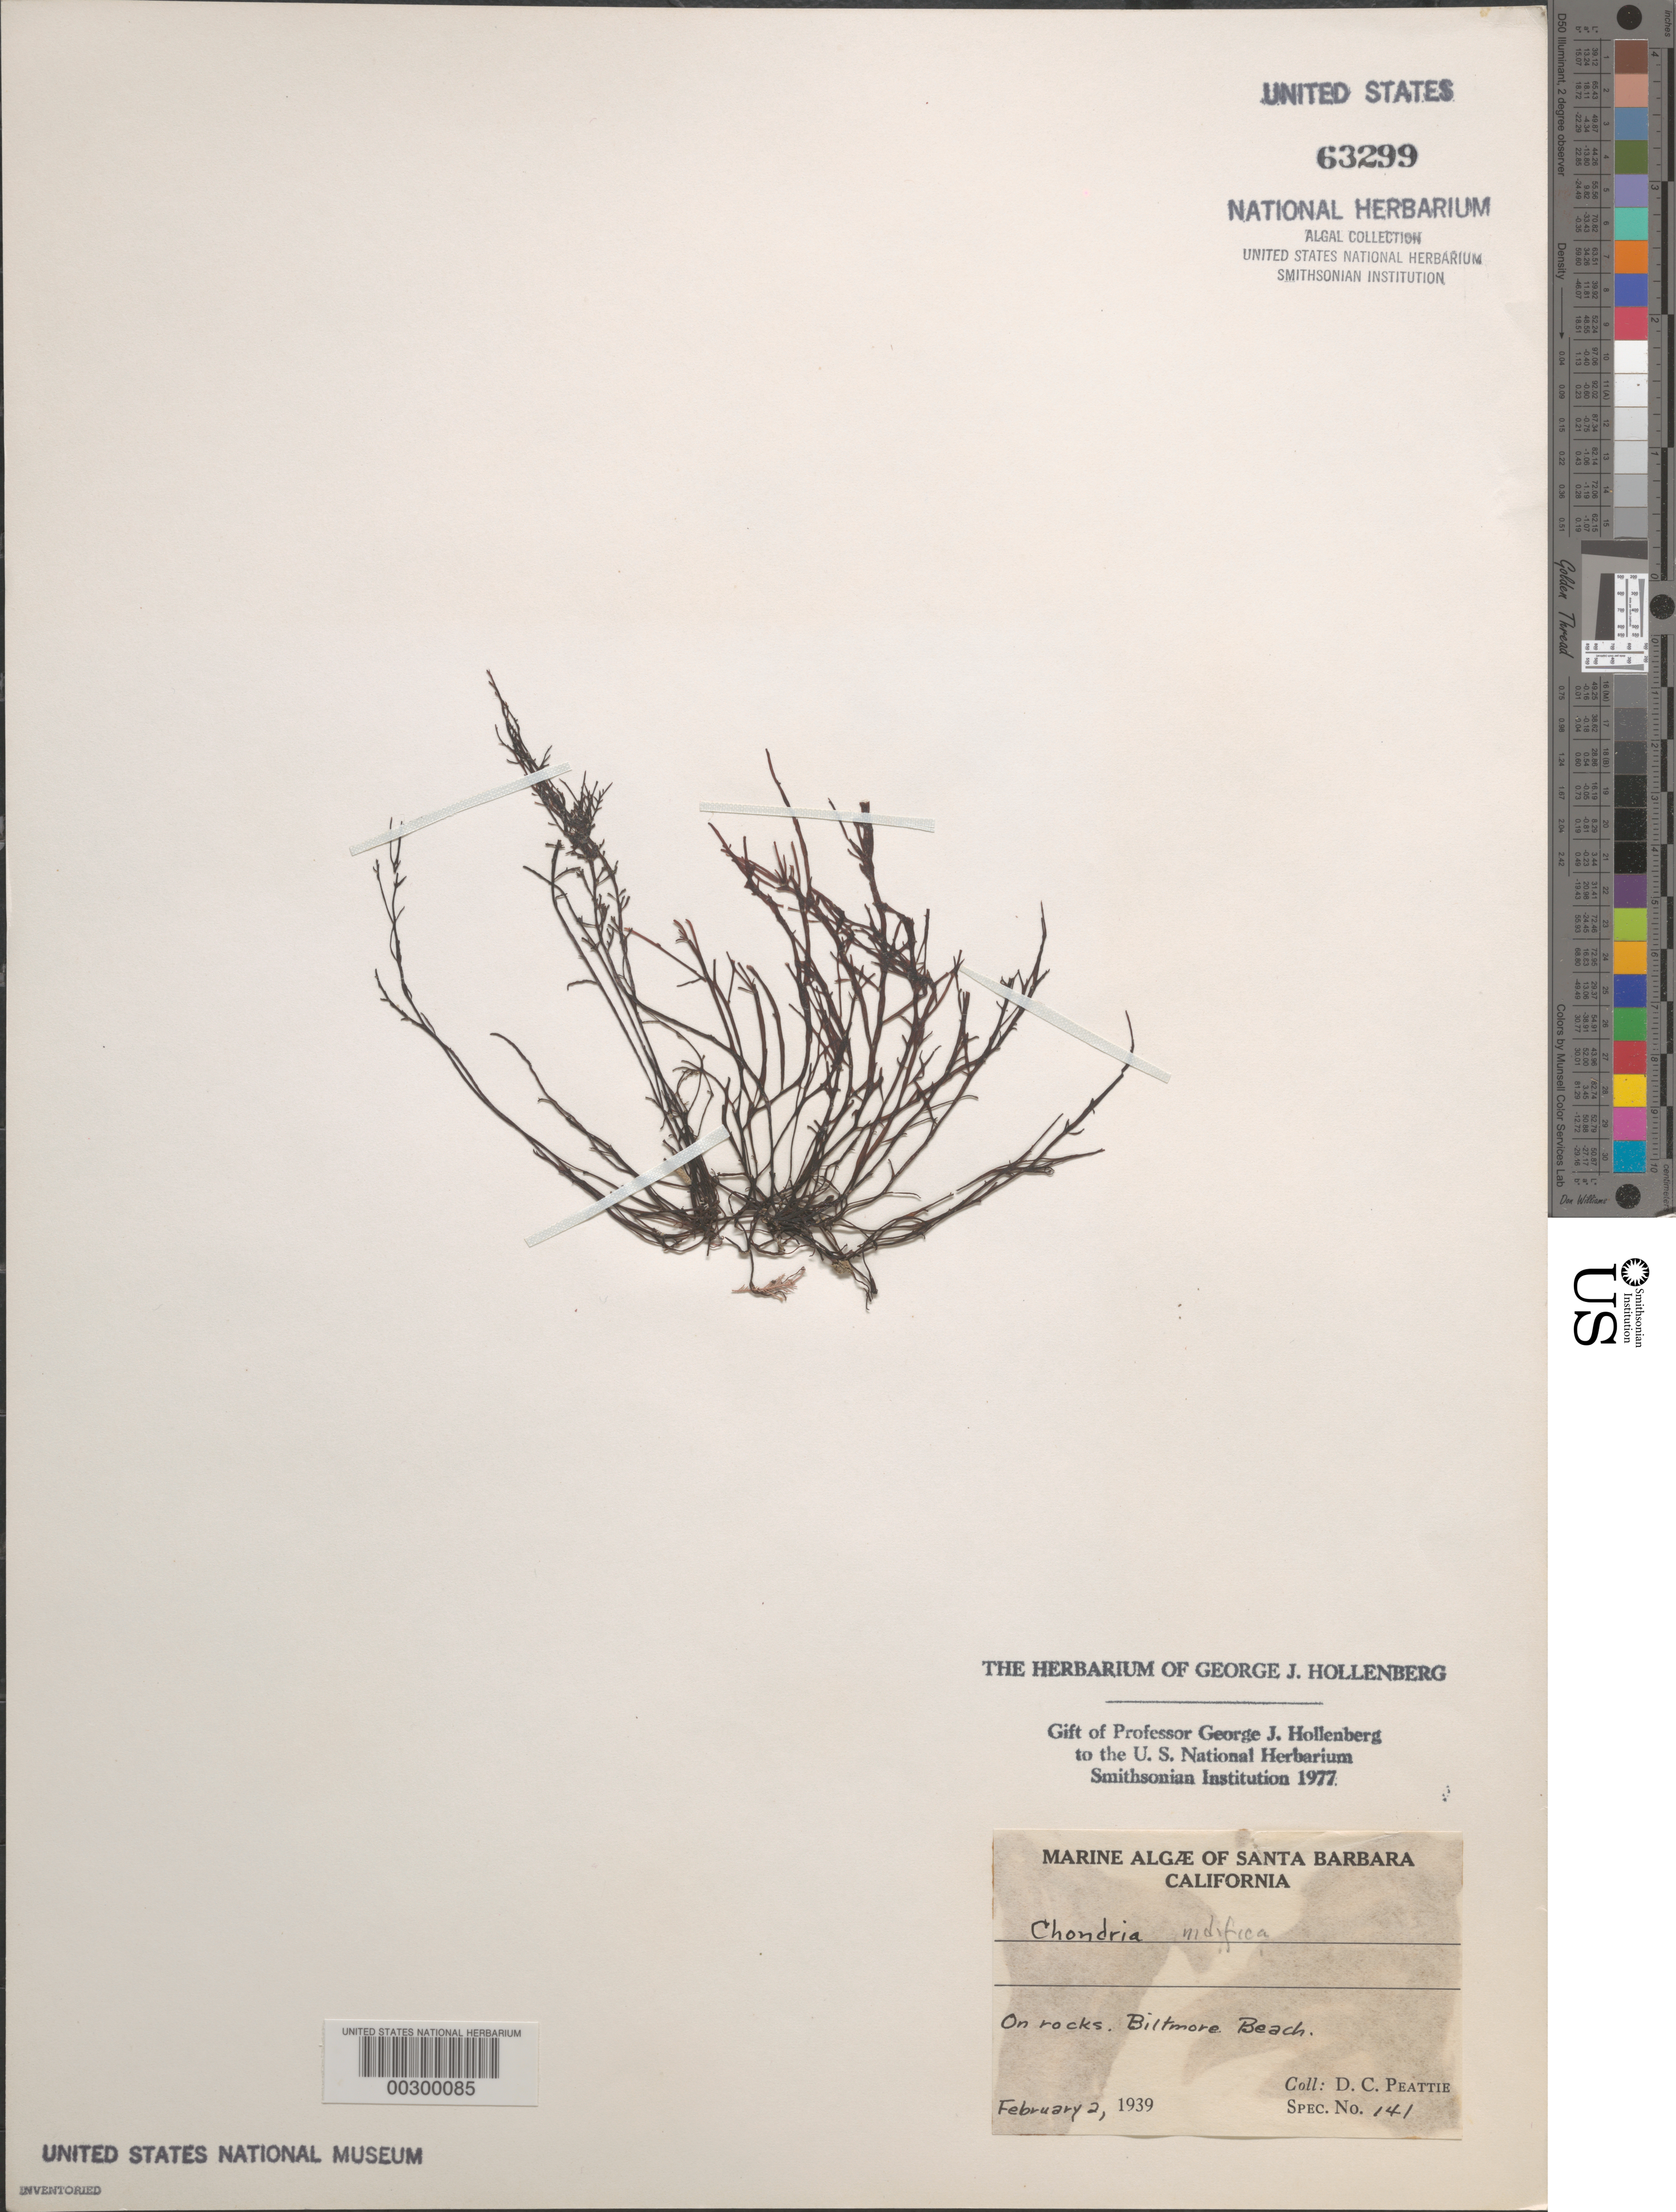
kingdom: Plantae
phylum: Rhodophyta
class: Florideophyceae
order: Ceramiales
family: Rhodomelaceae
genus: Neochondria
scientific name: Neochondria nidifica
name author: (Harvey) Sutti et al.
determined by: Algae name updating Project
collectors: D. Peattie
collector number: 141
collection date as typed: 02 Feb 1939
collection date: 1939-02-02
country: United States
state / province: California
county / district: Santa Barbara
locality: Biltmore Beach, Santa Barbara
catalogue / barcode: US 63299